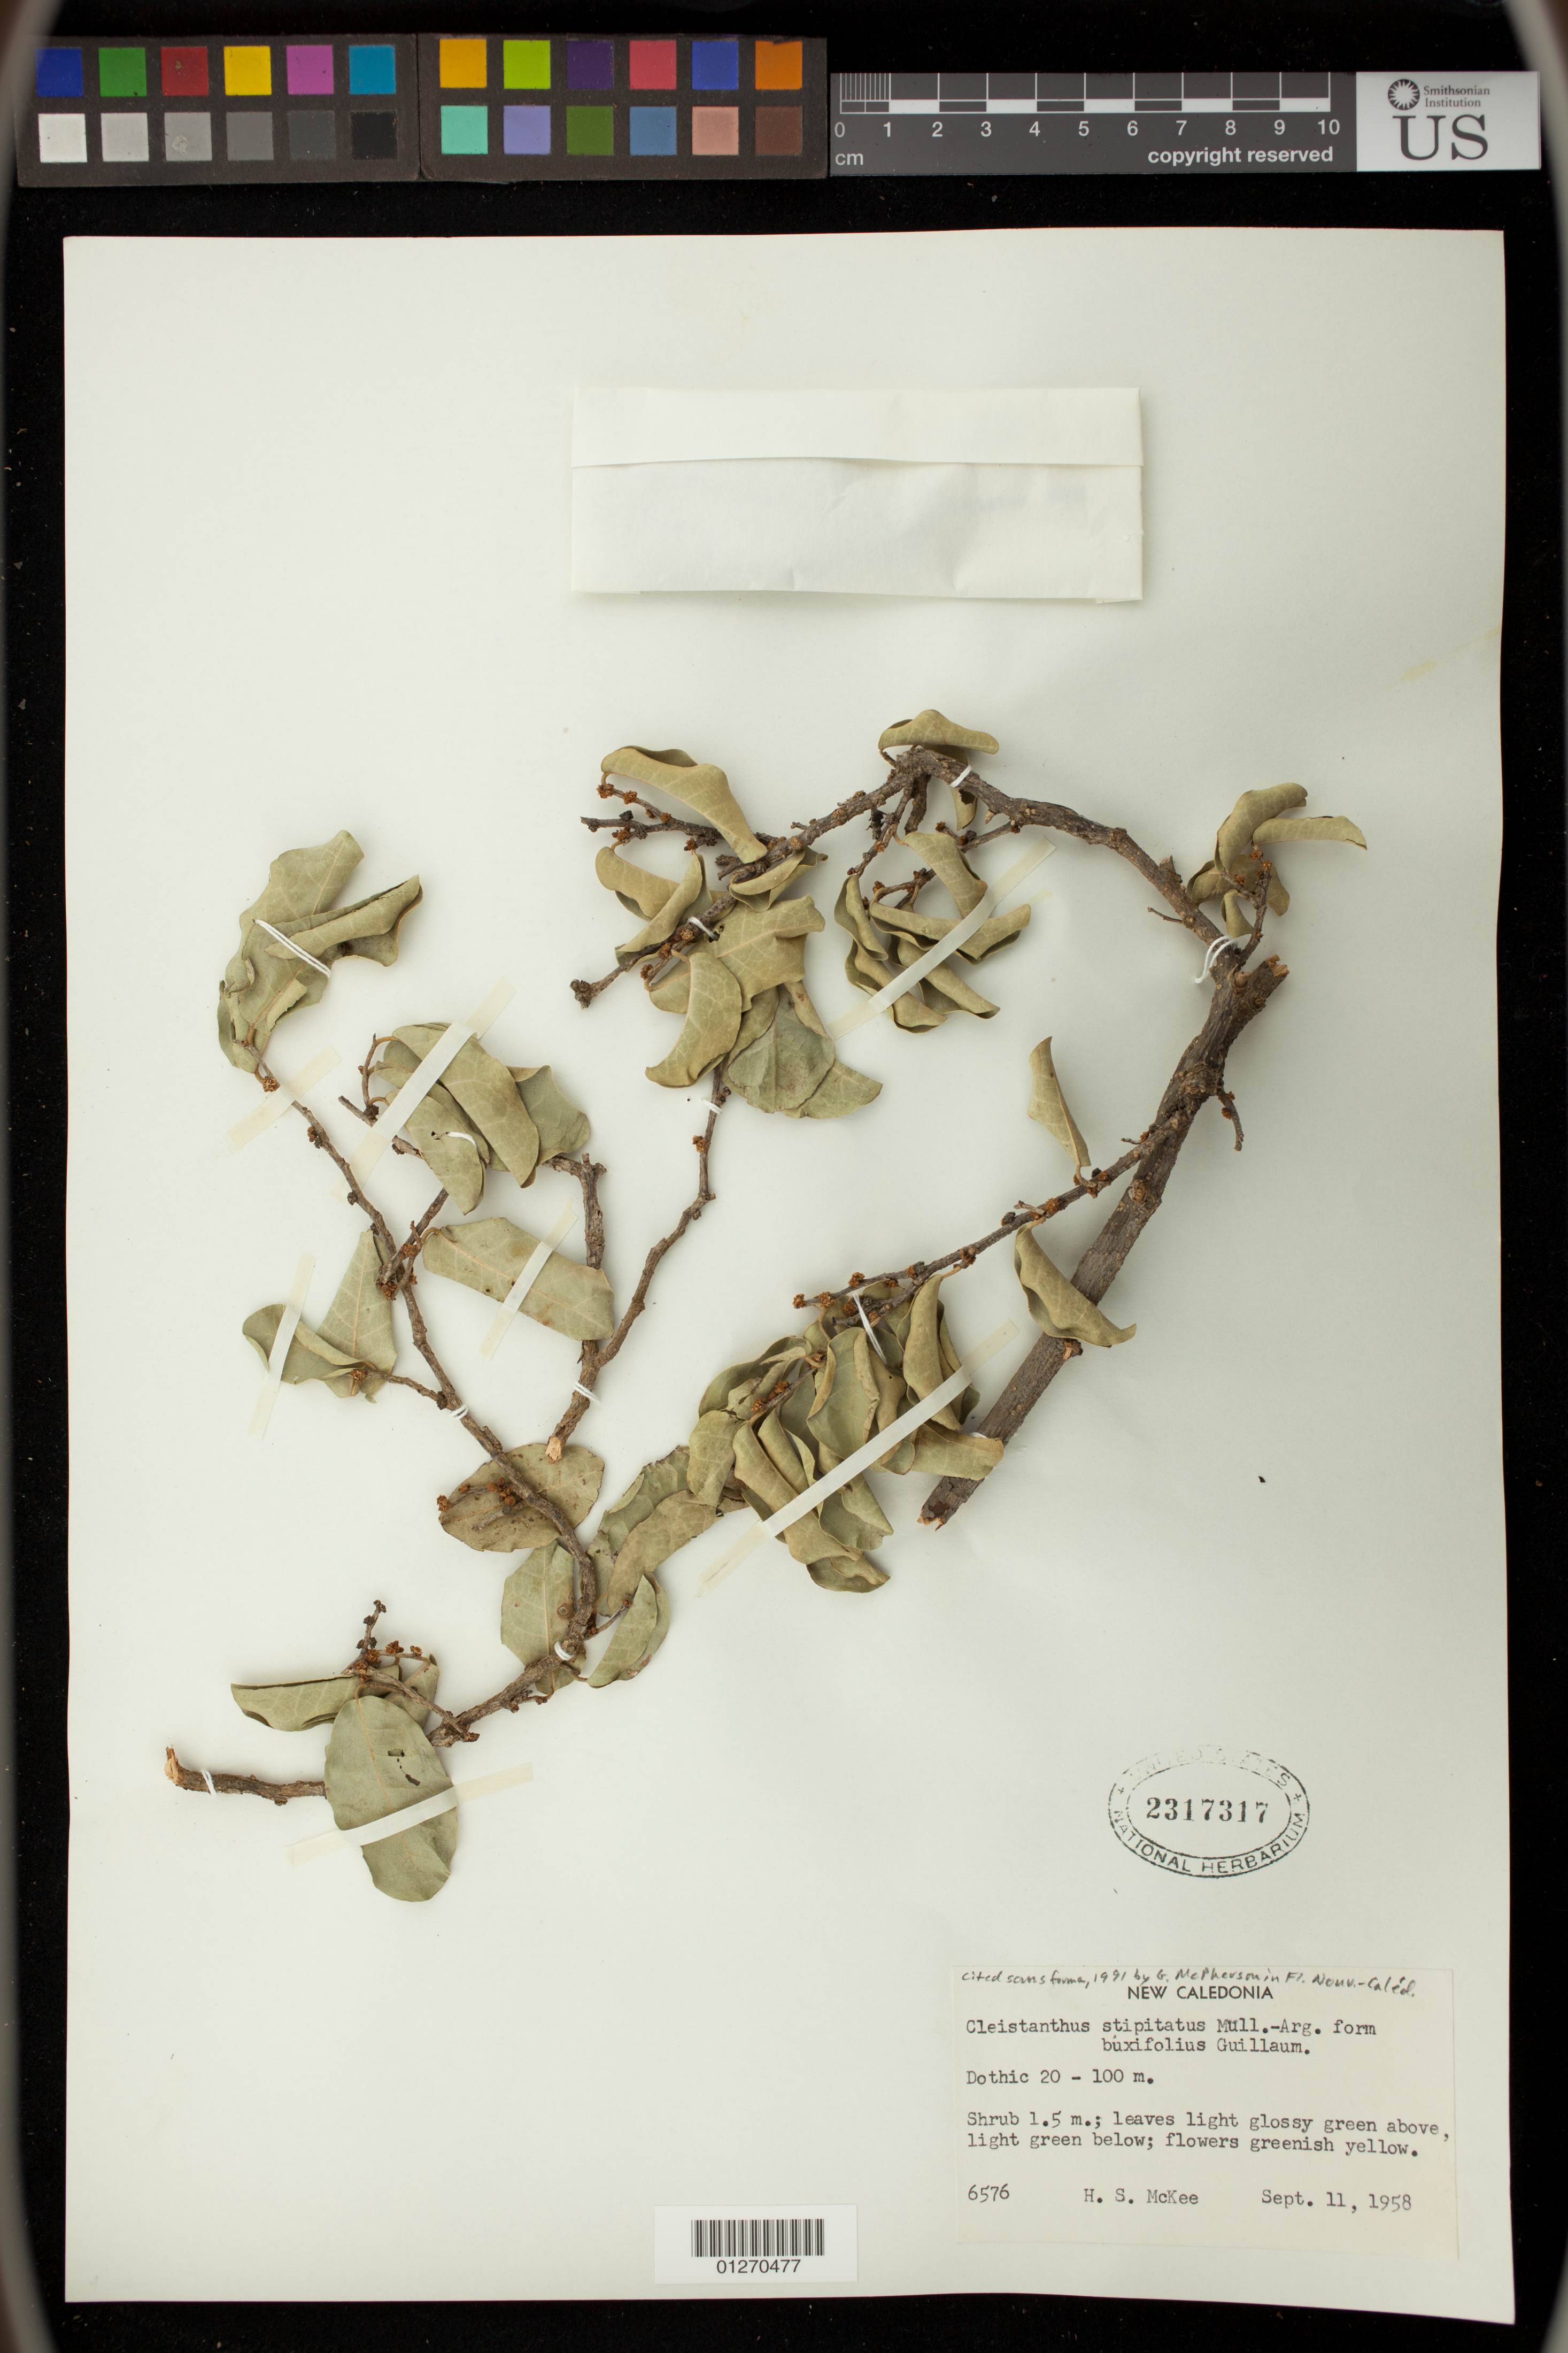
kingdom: Plantae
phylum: Tracheophyta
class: Magnoliopsida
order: Malpighiales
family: Phyllanthaceae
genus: Cleistanthus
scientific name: Cleistanthus stipitatus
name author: (Baill.) Müll. Arg.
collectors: H. S. McKee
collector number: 6576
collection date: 1958-09-11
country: New Caledonia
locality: Dothio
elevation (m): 20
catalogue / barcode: US 2317317